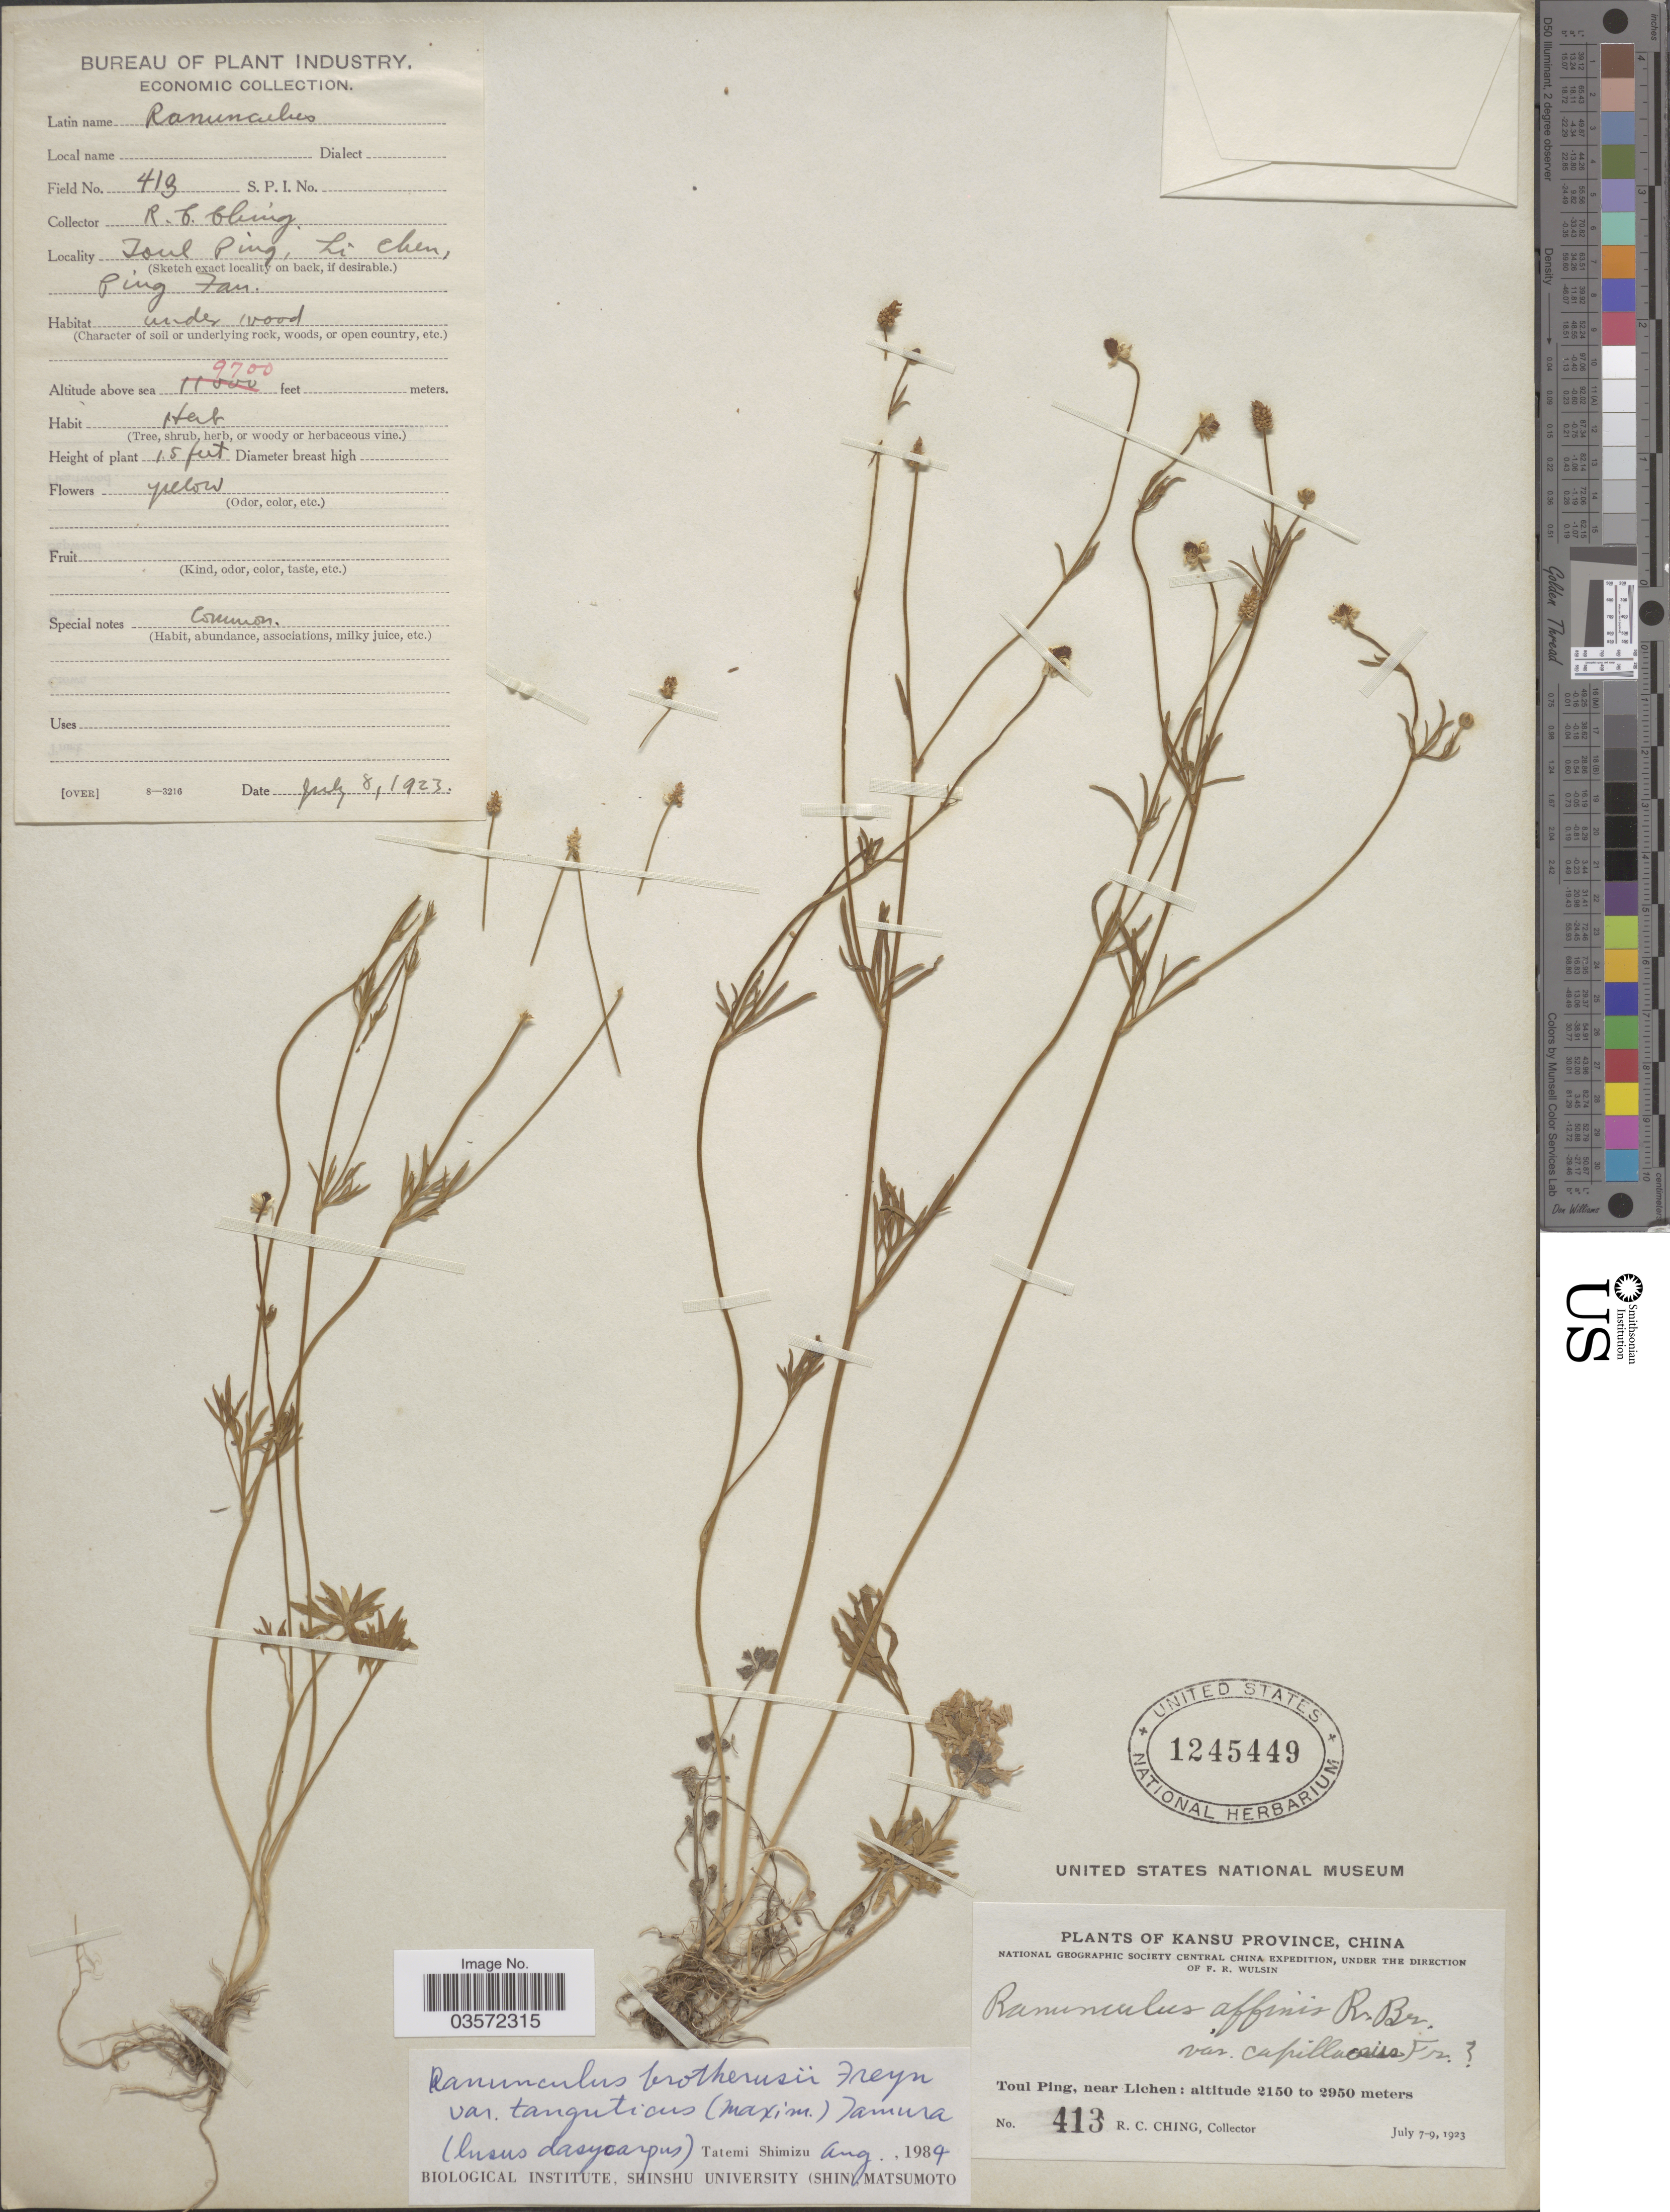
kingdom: Plantae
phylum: Tracheophyta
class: Magnoliopsida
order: Ranunculales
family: Ranunculaceae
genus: Ranunculus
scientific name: Ranunculus brotherusii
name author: Freyn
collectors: R. C. Ching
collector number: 413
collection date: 1923-07-08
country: China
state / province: Gansu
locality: Kansu Province. Toul Ping, near Lichen. Ping Fan.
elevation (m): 2957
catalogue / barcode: US 1245449